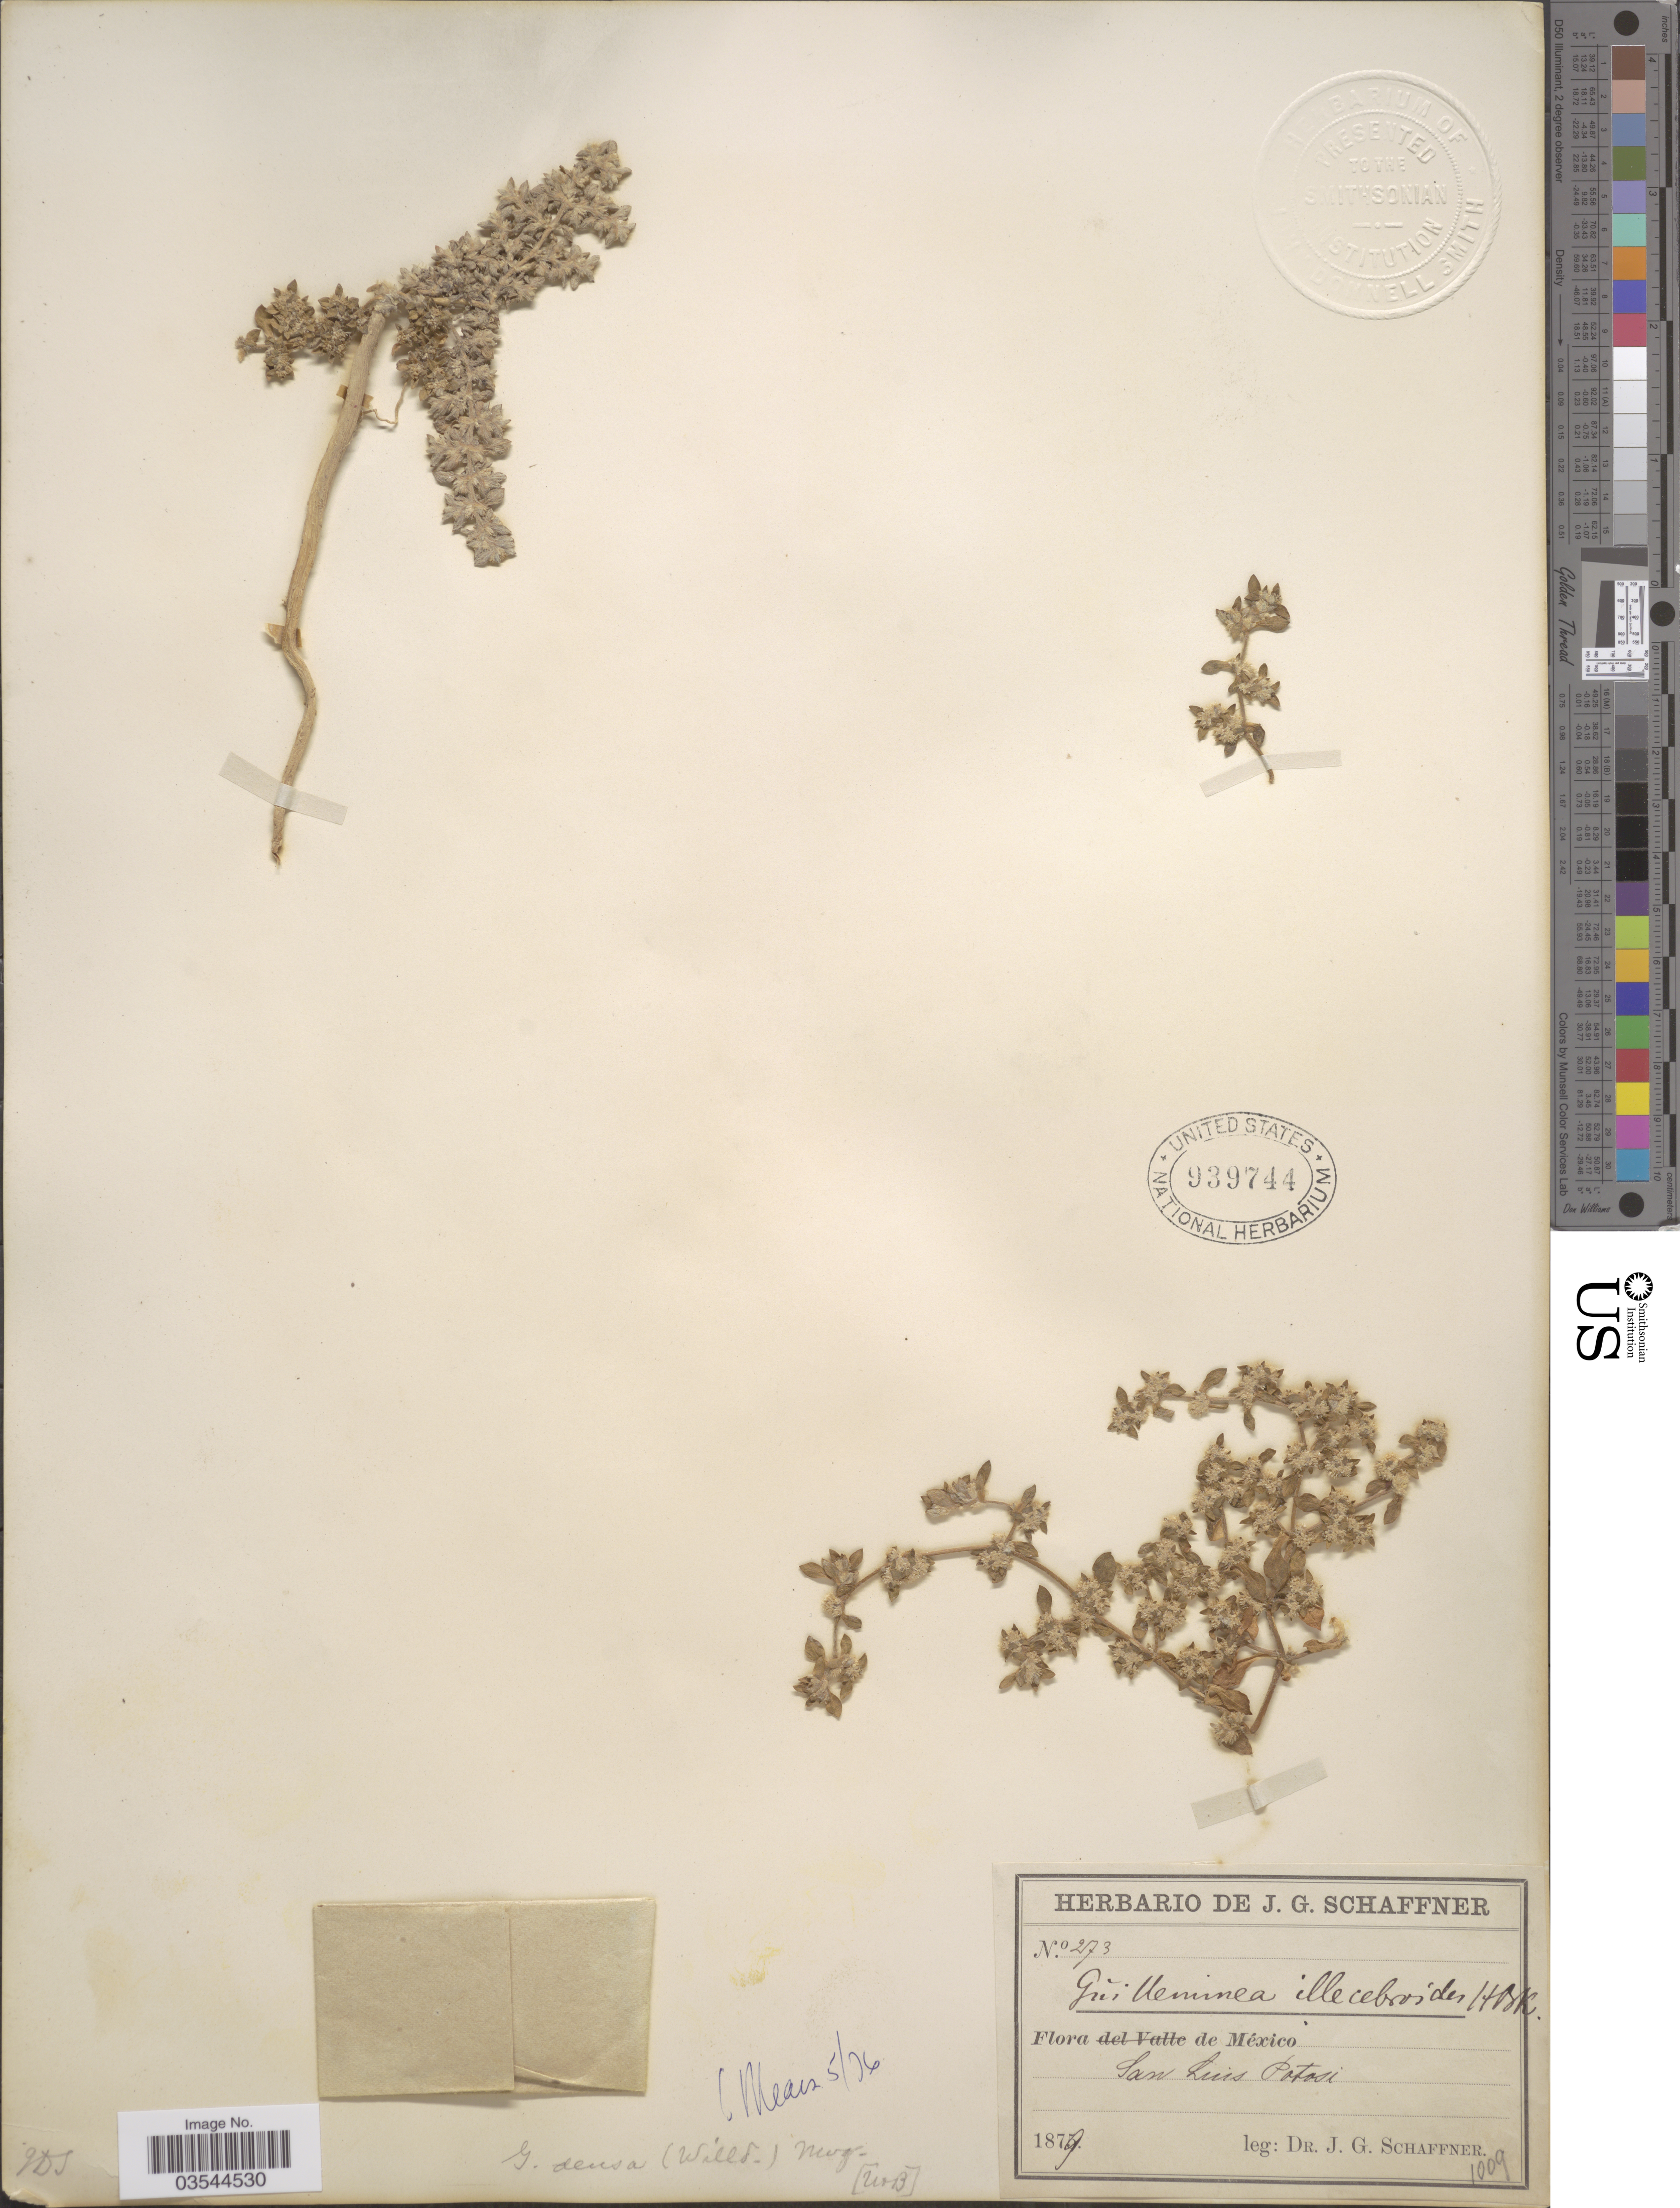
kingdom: Plantae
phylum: Tracheophyta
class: Magnoliopsida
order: Caryophyllales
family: Amaranthaceae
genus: Guilleminea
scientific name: Guilleminea densa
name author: (Humb. & Bonpl. ex Schult.) Moq.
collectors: J. G. Schaffner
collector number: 273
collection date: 1879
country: Mexico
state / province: San Luis Potosí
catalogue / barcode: US 939744